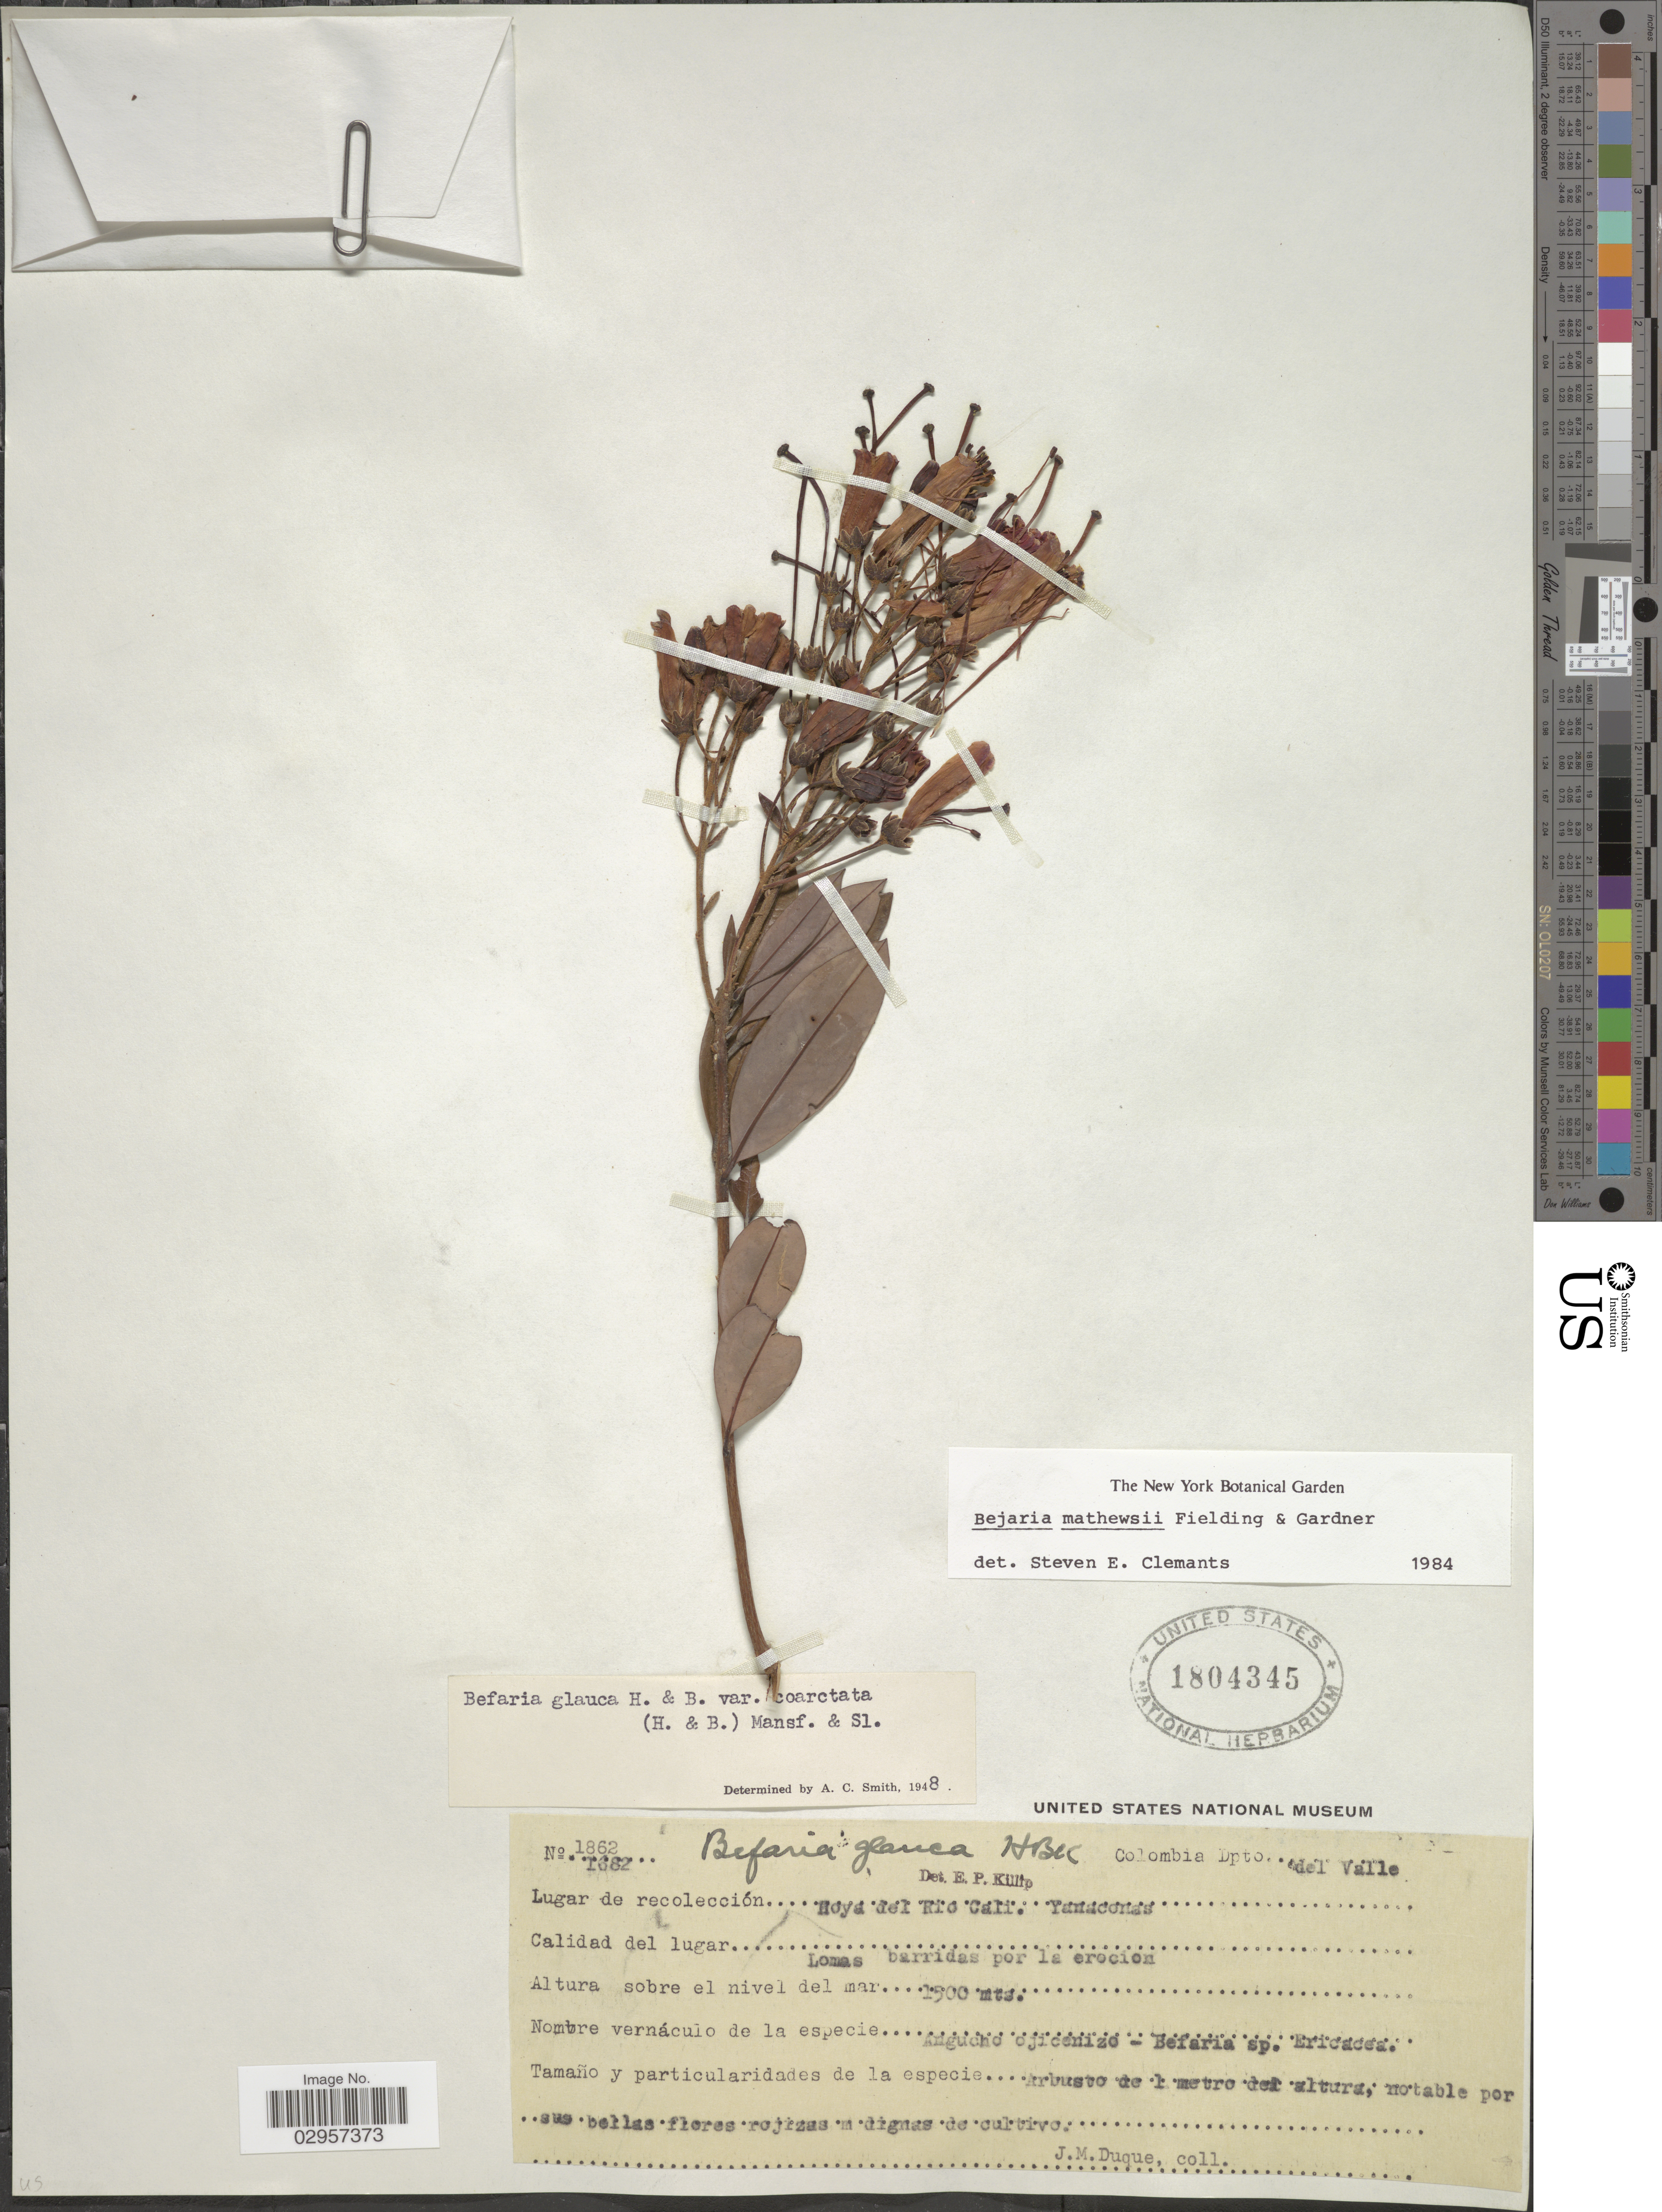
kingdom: Plantae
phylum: Tracheophyta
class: Magnoliopsida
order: Ericales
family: Ericaceae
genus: Bejaria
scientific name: Bejaria mathewsii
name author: Fielding & Gardner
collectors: J. Duque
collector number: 1862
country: Colombia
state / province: Valle del Cauca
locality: Dpto. del Valle, Hoya del Rio Cali, Yanaconas.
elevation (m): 1500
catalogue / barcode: US 1804345